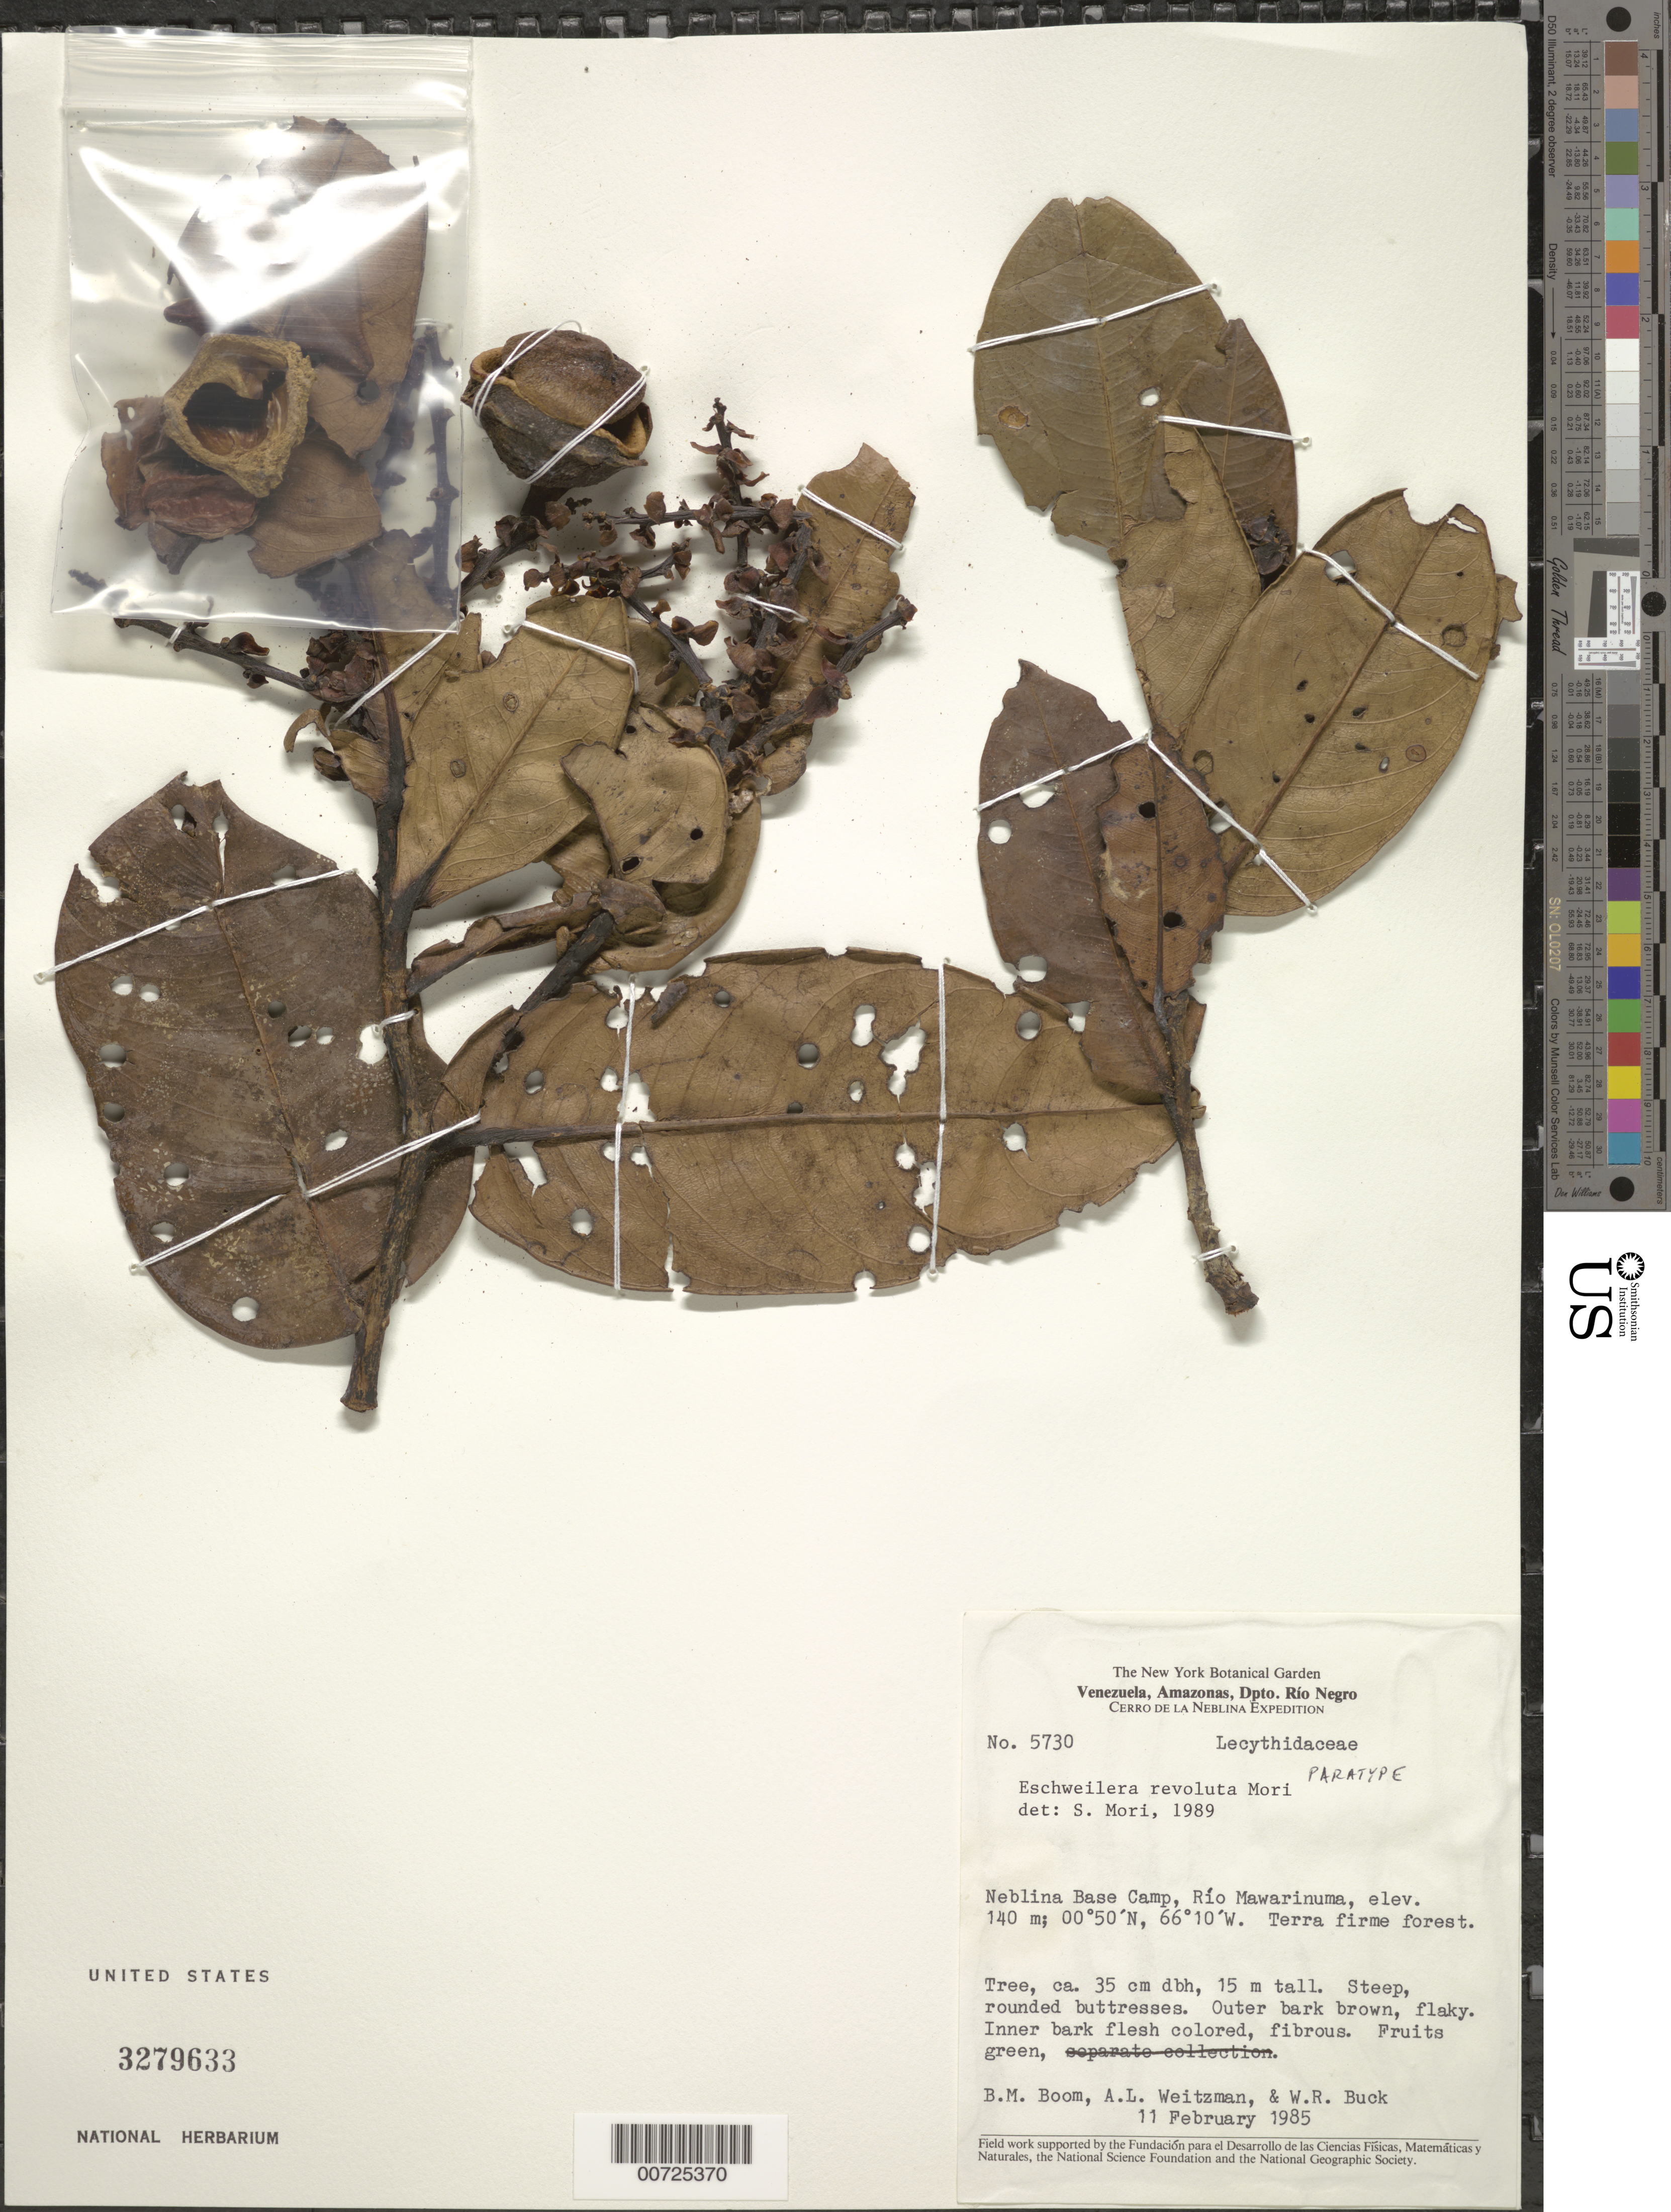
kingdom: Plantae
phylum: Tracheophyta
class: Magnoliopsida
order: Ericales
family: Lecythidaceae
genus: Eschweilera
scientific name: Eschweilera revoluta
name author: S.A. Mori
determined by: Mori, Scott A.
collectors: B. M. Boom, A. L. Weitzman & W. R. Buck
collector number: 5730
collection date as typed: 11-Feb-85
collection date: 1985-02-11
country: Venezuela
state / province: Amazonas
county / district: Río Negro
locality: Cerro de la Neblina Base Camp, Río Mawarinuma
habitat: Terra firme forest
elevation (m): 140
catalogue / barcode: US 3279633